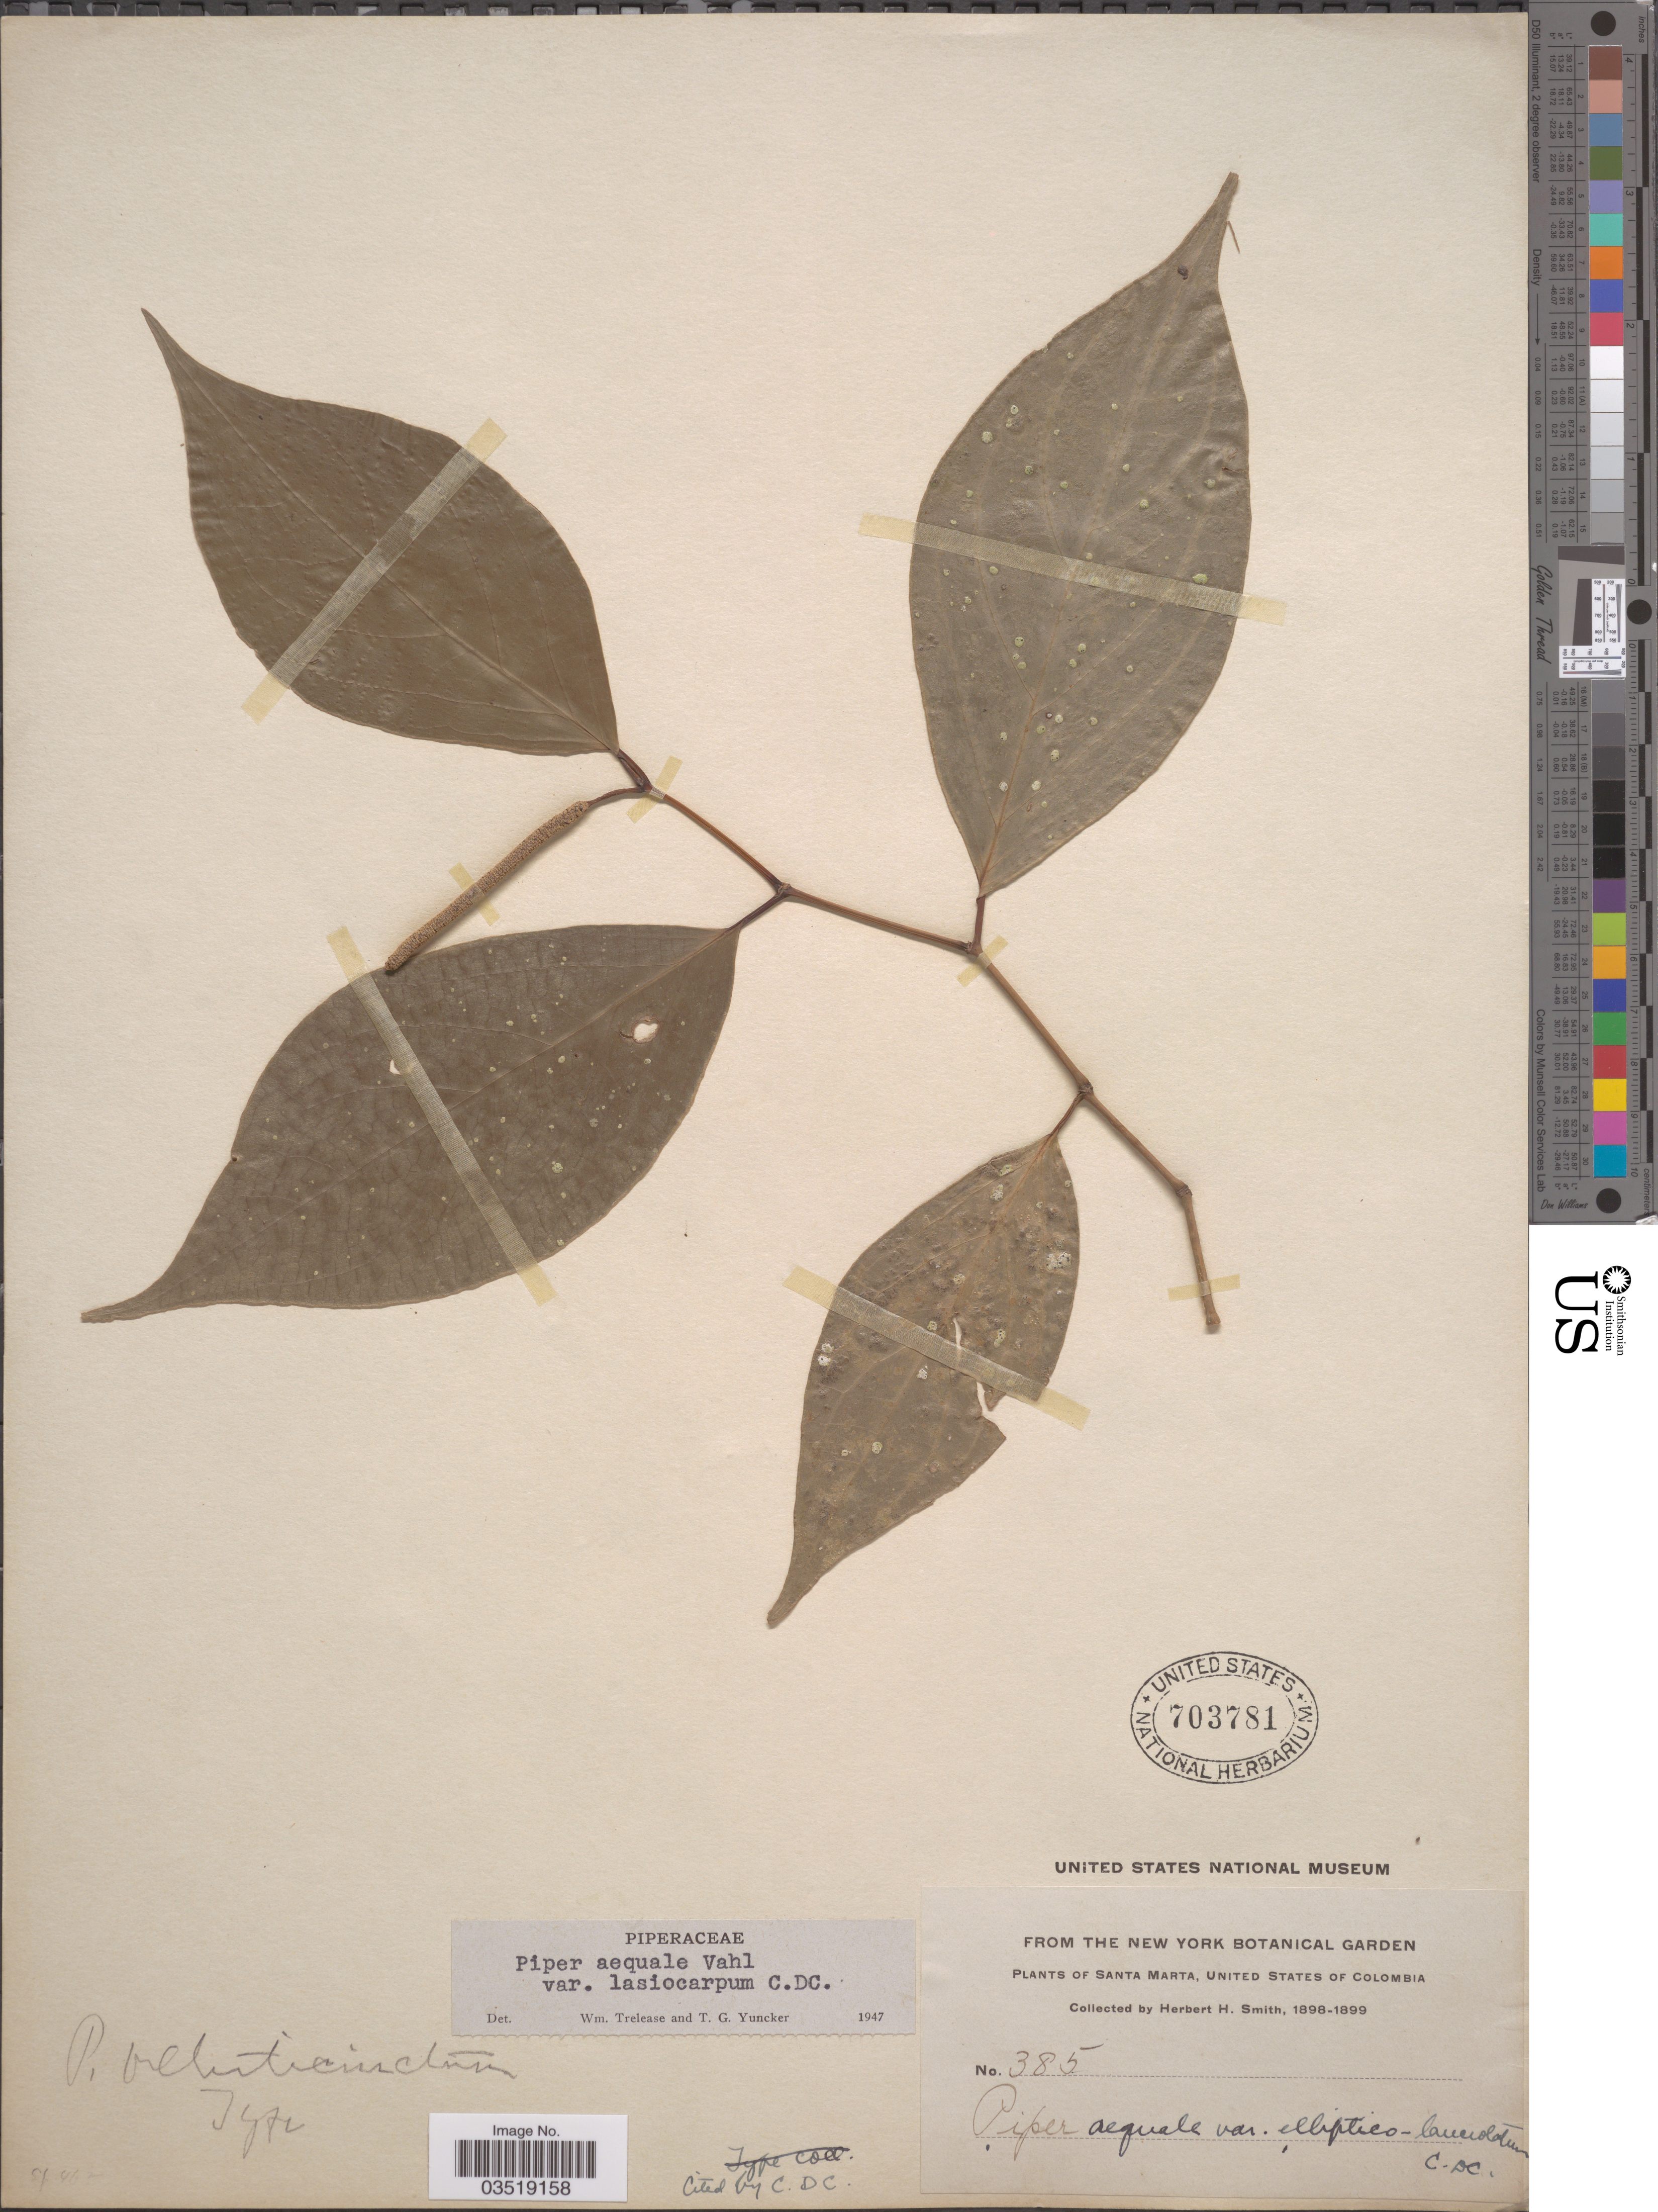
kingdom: Plantae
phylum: Tracheophyta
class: Magnoliopsida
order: Piperales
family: Piperaceae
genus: Piper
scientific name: Piper rufescens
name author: C. DC.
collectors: Herbert H. Smith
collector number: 385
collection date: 1898/1899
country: Colombia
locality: Santa Marta, United States of Colombia.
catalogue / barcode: US 703781